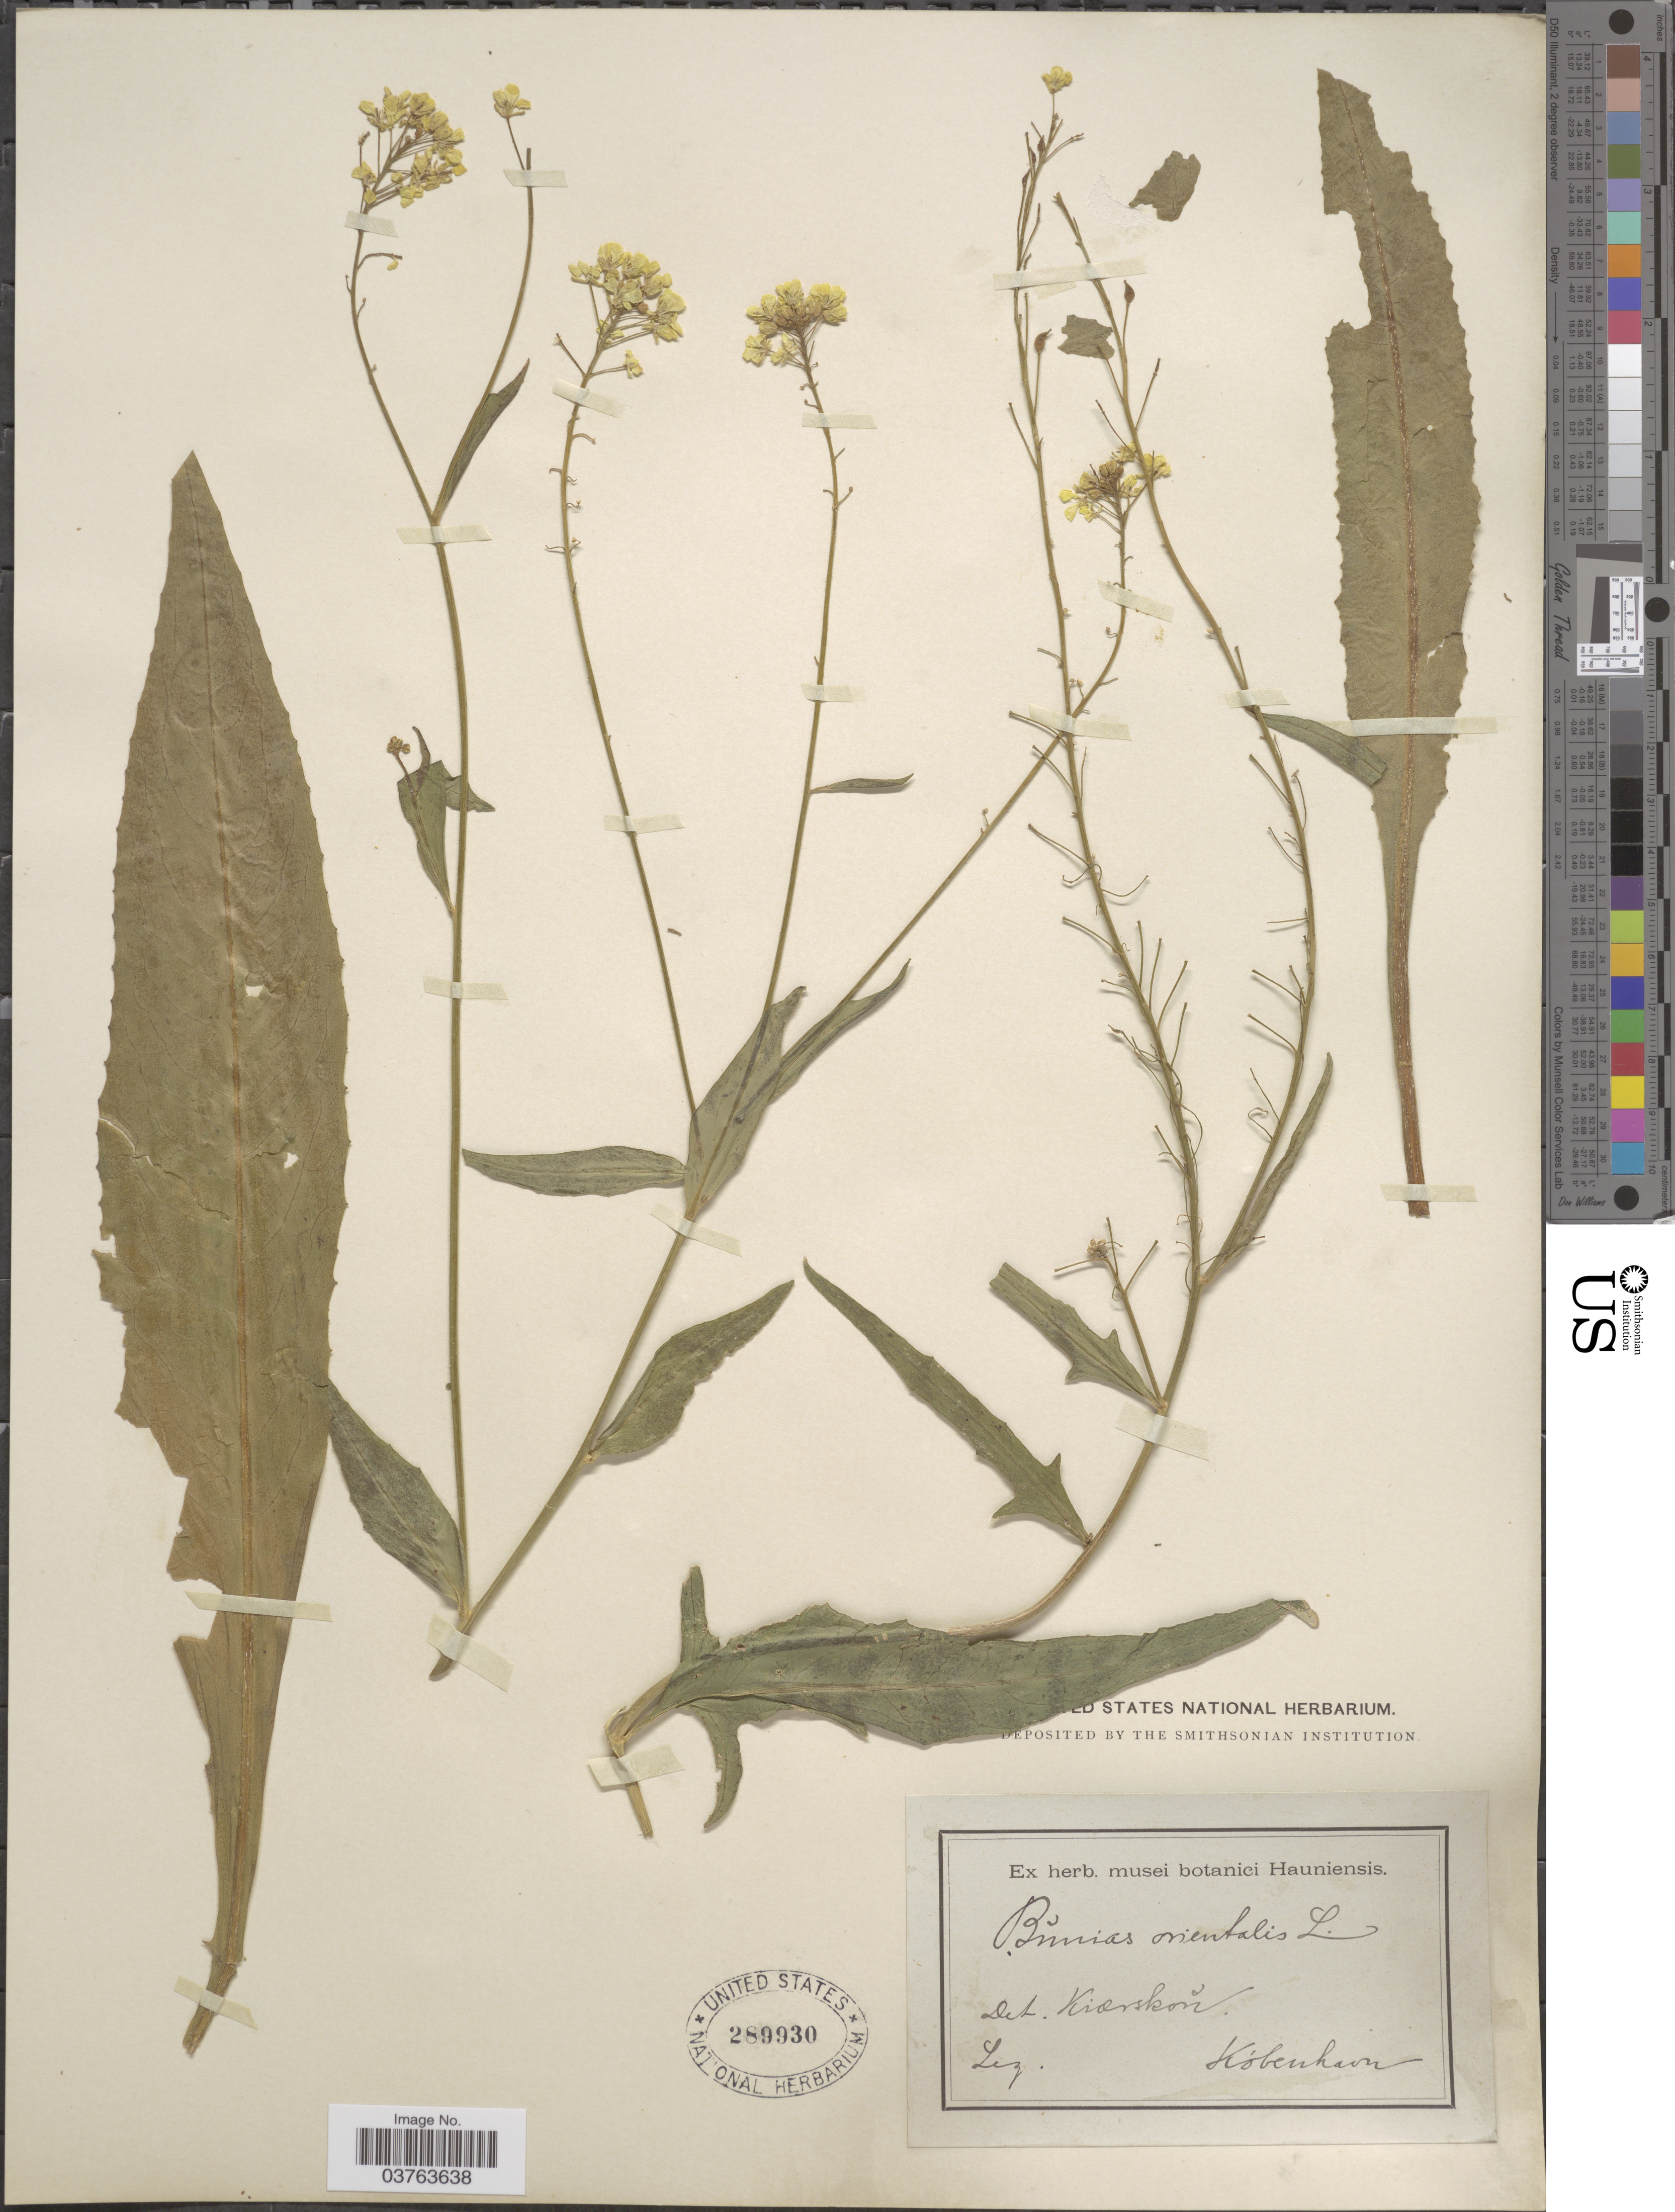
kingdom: Plantae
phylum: Tracheophyta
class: Magnoliopsida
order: Brassicales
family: Brassicaceae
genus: Bunias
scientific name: Bunias orientalis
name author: L.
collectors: Hortus Botanicus Hauniensis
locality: Kóbenhavn.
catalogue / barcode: US 289930